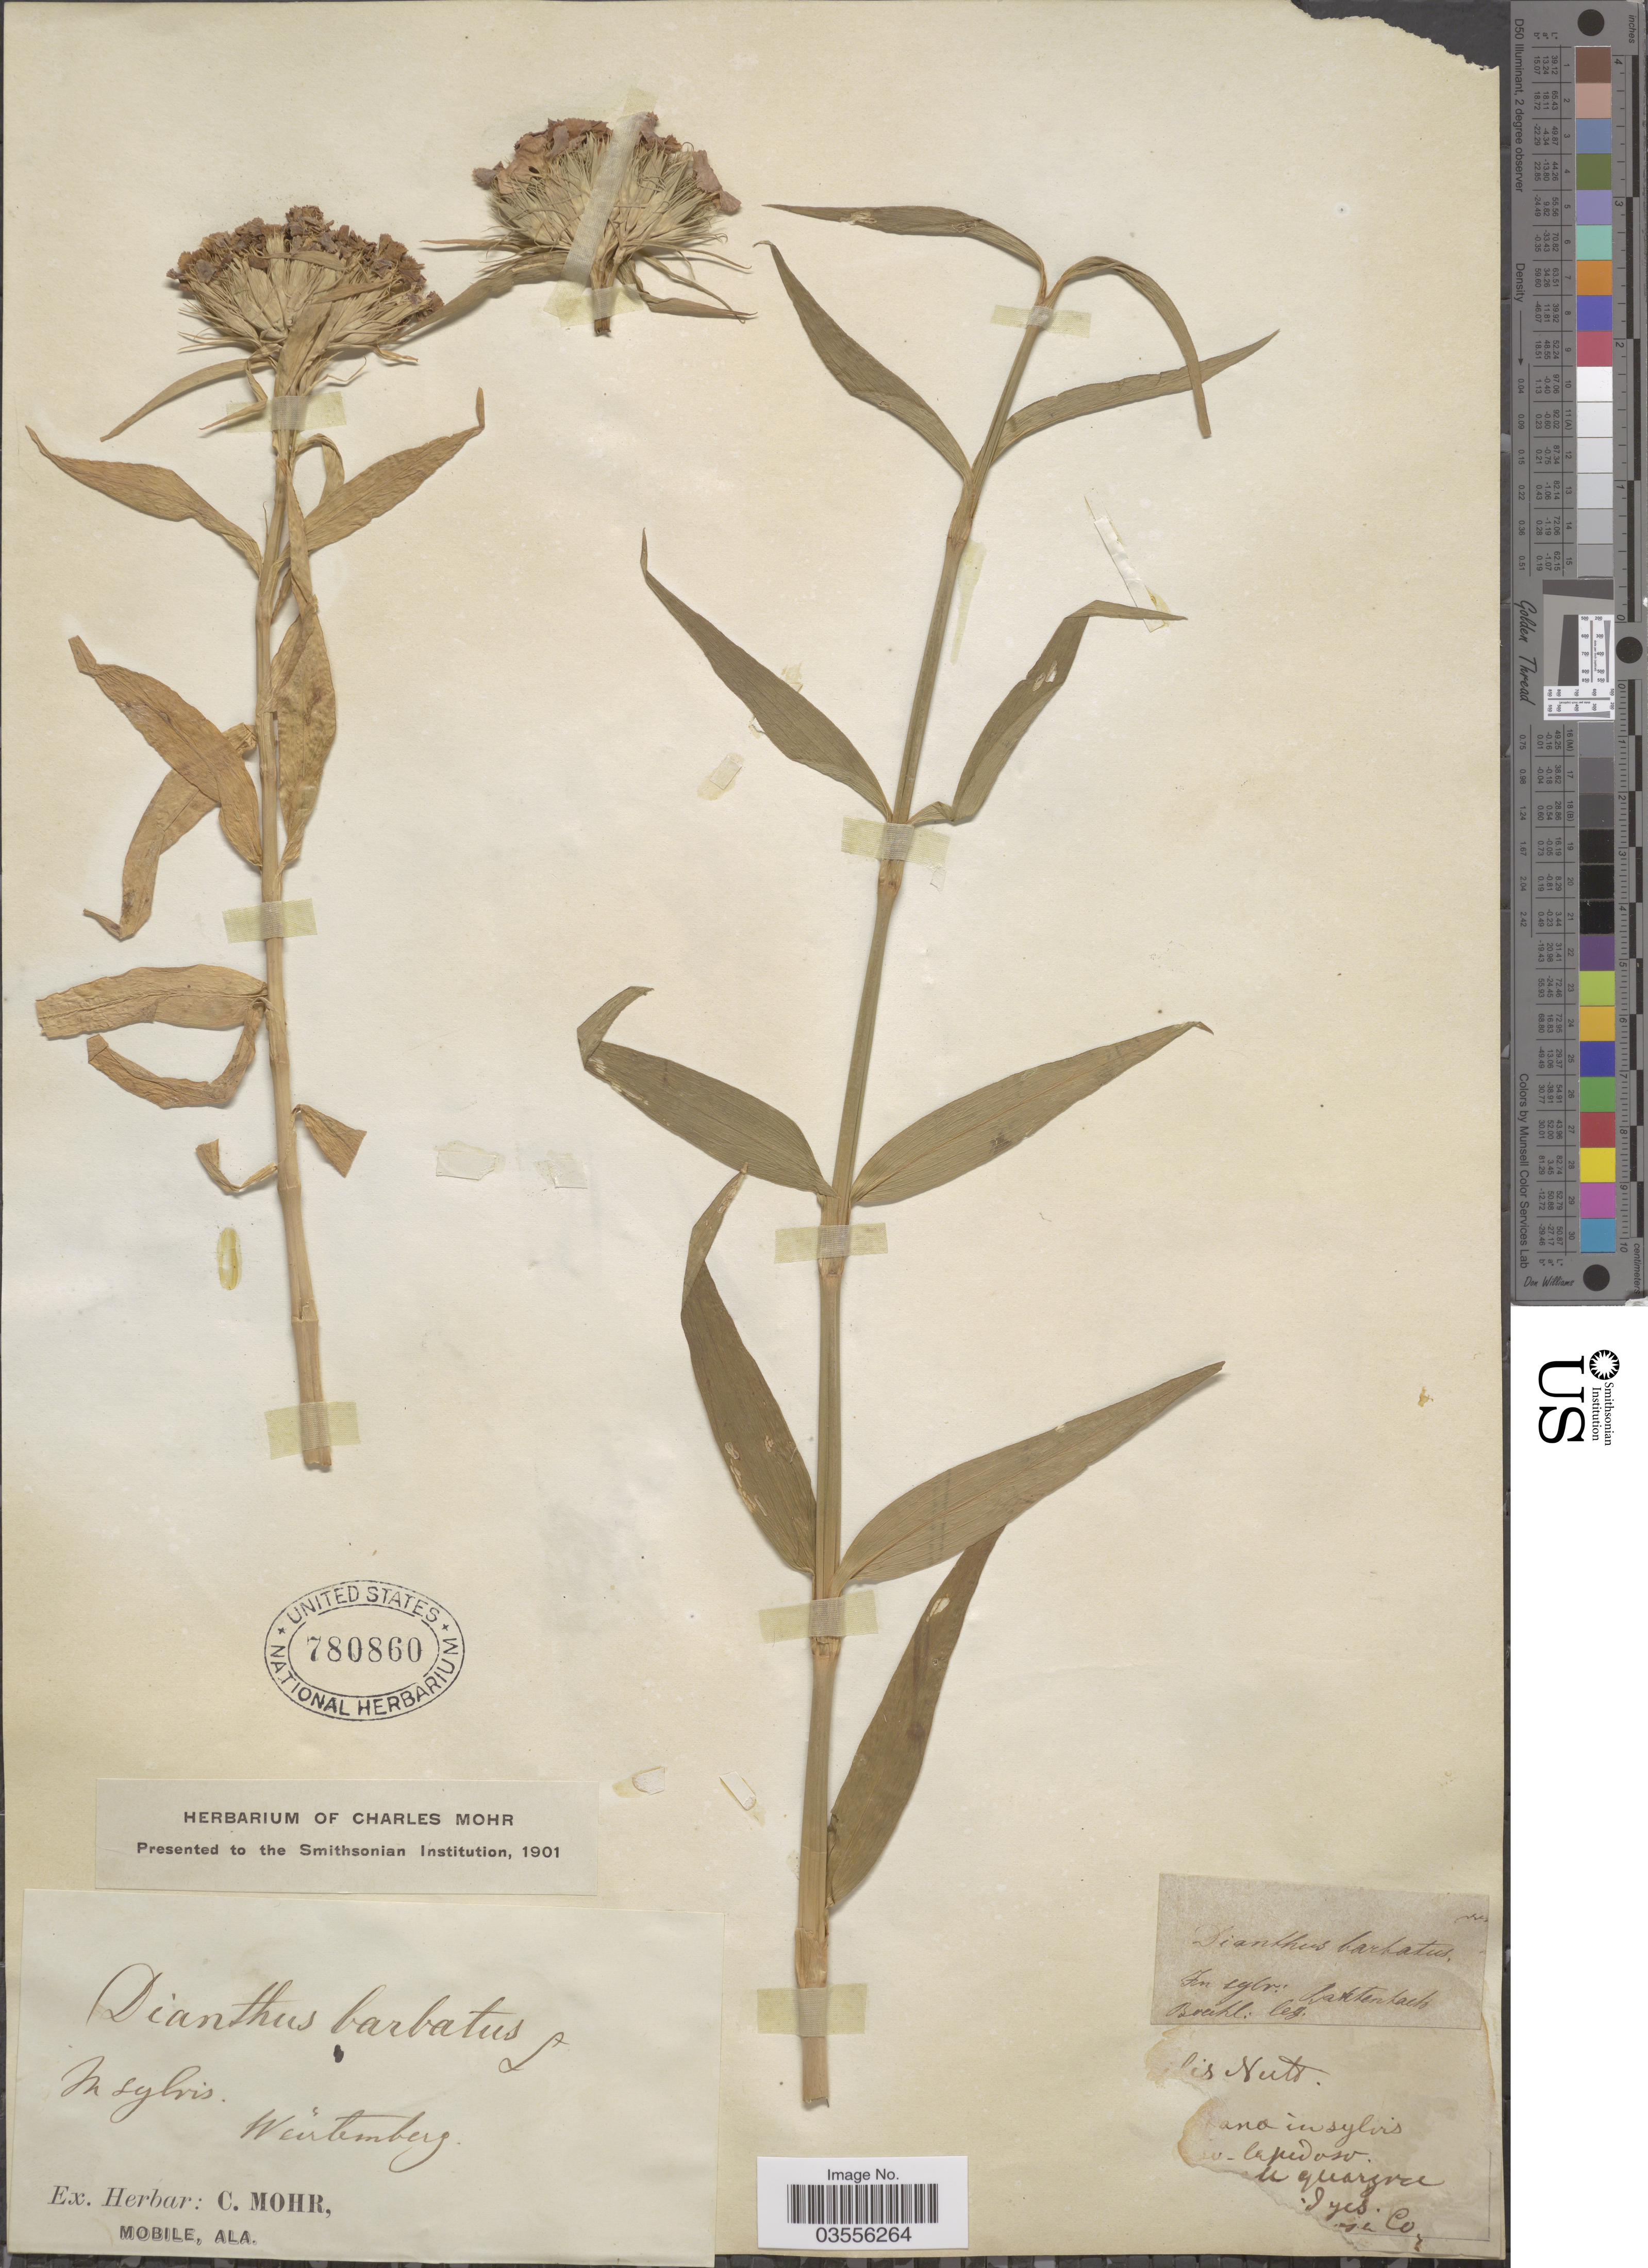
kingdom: Plantae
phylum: Tracheophyta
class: Magnoliopsida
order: Caryophyllales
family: Caryophyllaceae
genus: Dianthus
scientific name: Dianthus barbatus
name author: L.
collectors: ex herb. C. Mohr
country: Germany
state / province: Baden-Württemberg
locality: In sylvis Würtemberg. [illegible text].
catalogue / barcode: US 780860